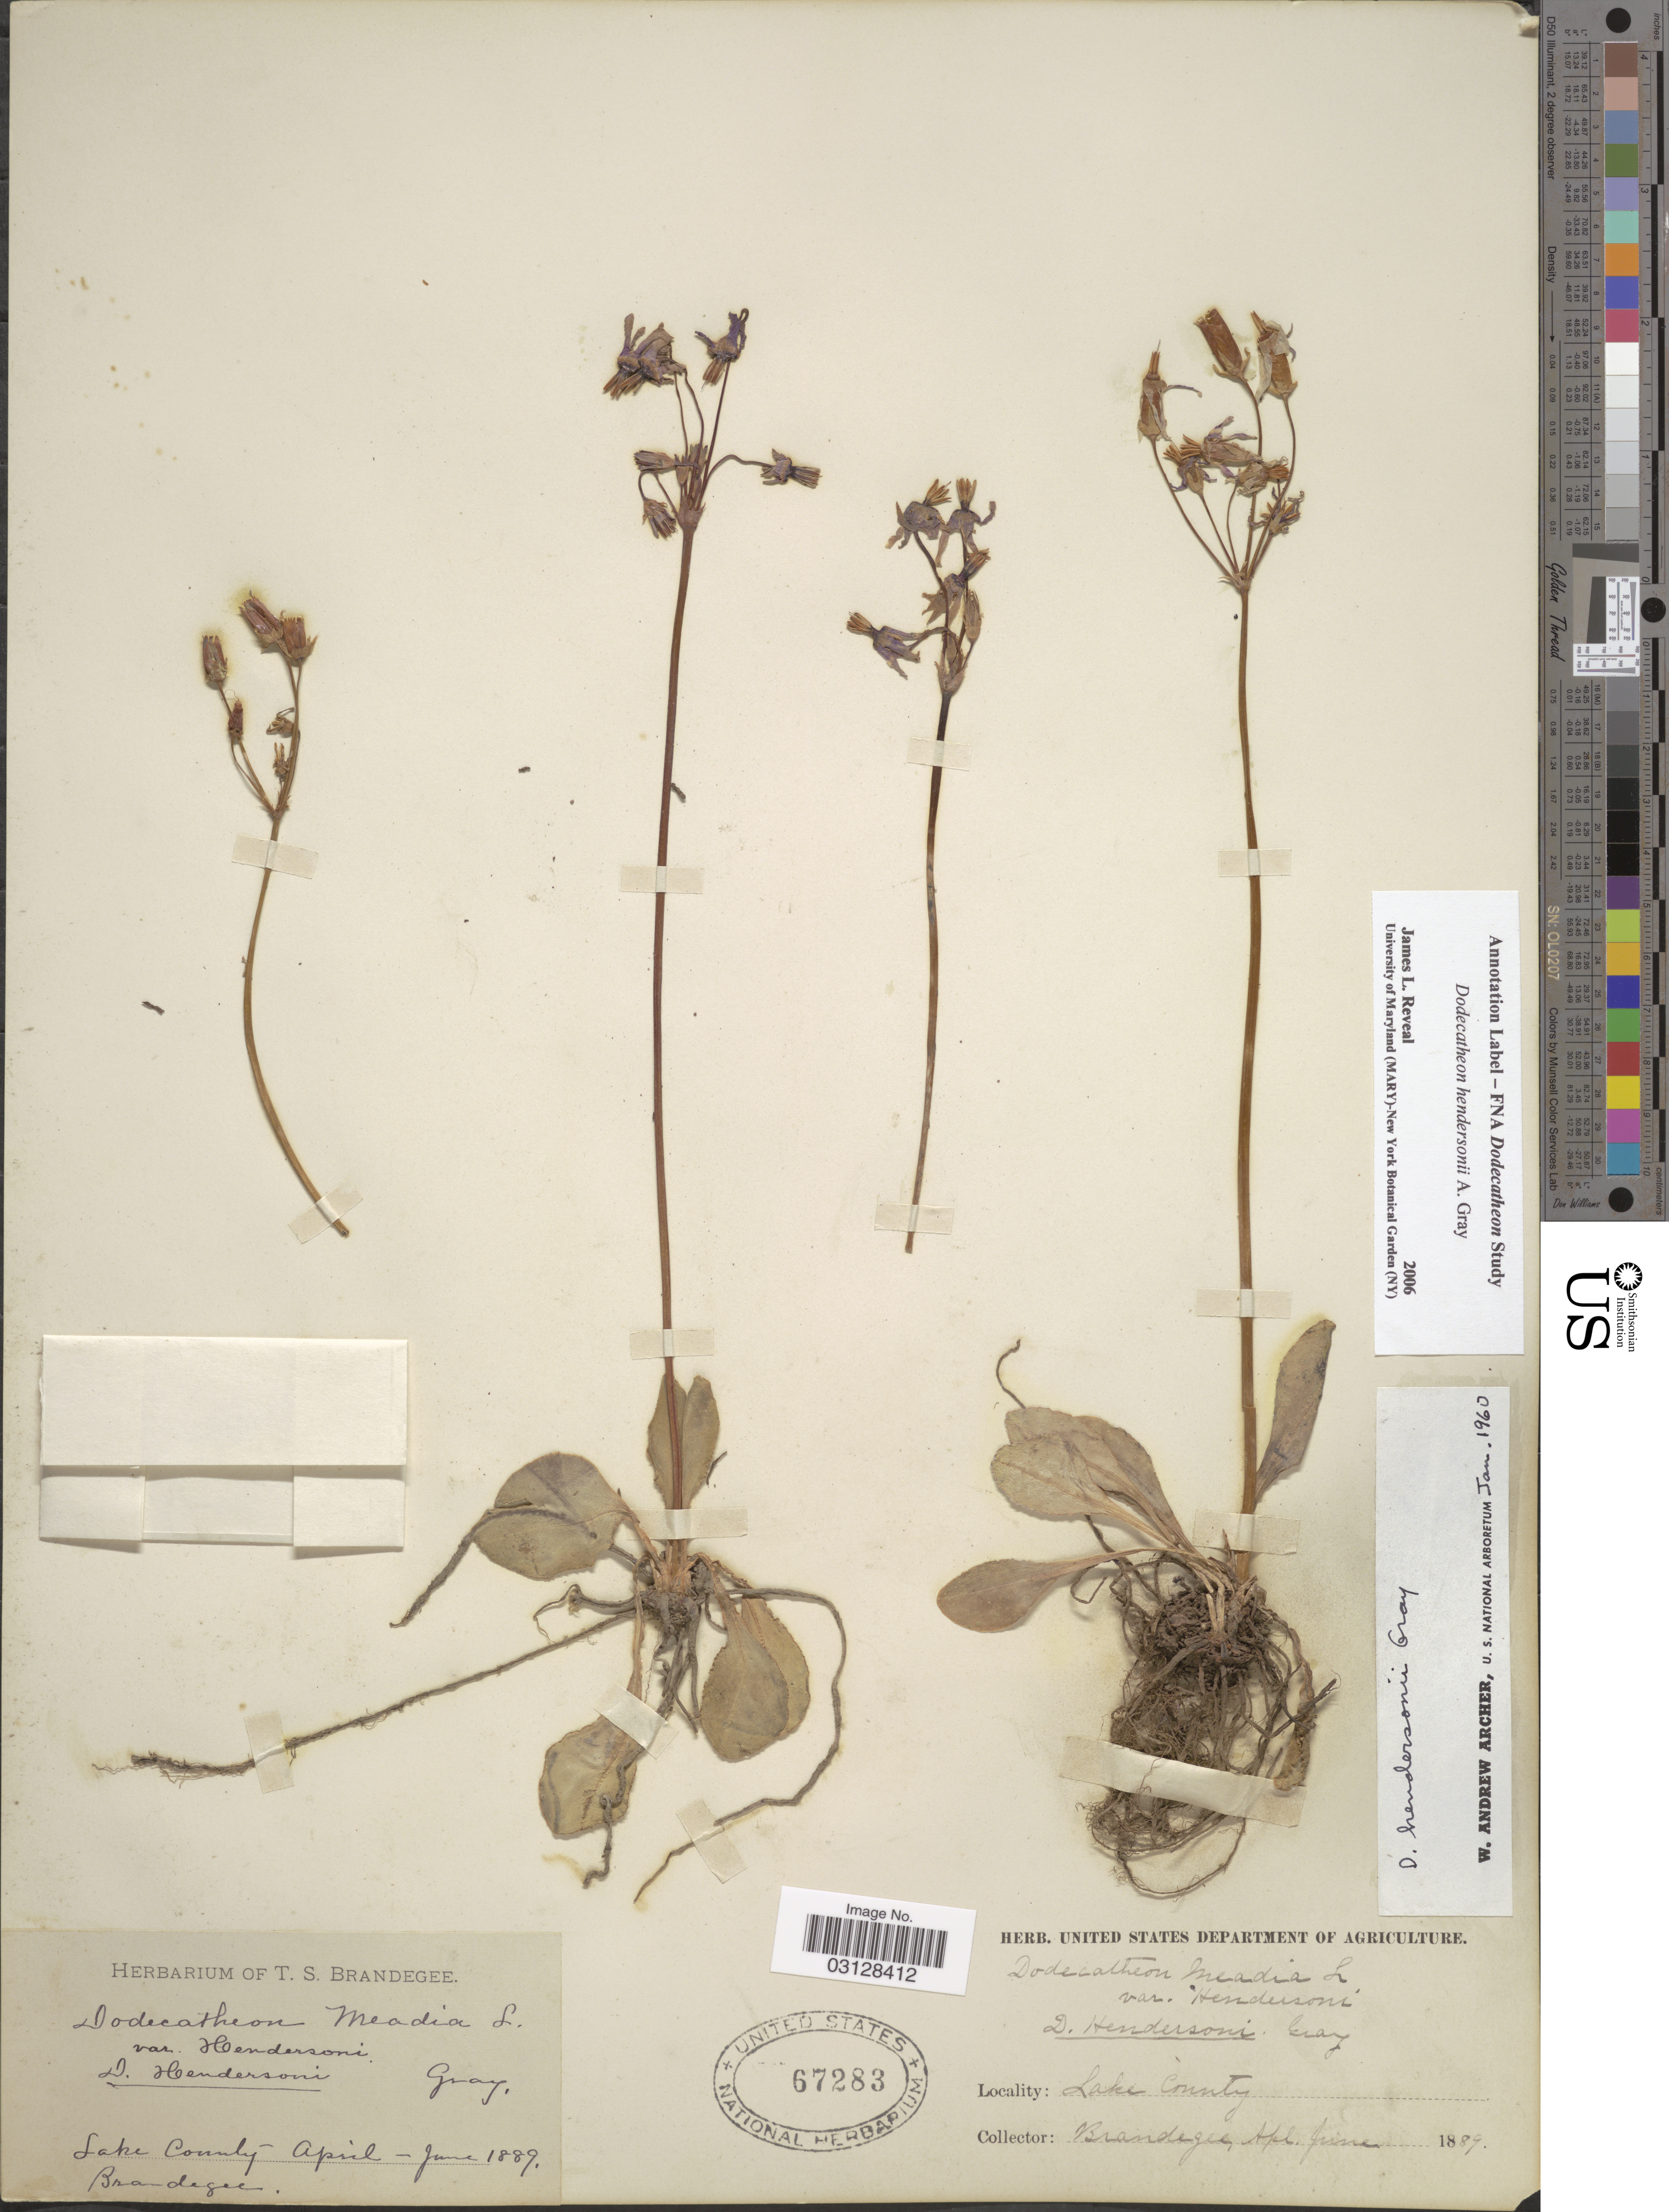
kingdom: Plantae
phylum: Tracheophyta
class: Magnoliopsida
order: Ericales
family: Primulaceae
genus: Dodecatheon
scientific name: Dodecatheon hendersonii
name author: A. Gray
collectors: T. S. Brandegee (herbarium)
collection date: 1889-04/1889-06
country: United States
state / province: California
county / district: Lake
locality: Lake County.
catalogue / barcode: US 67283